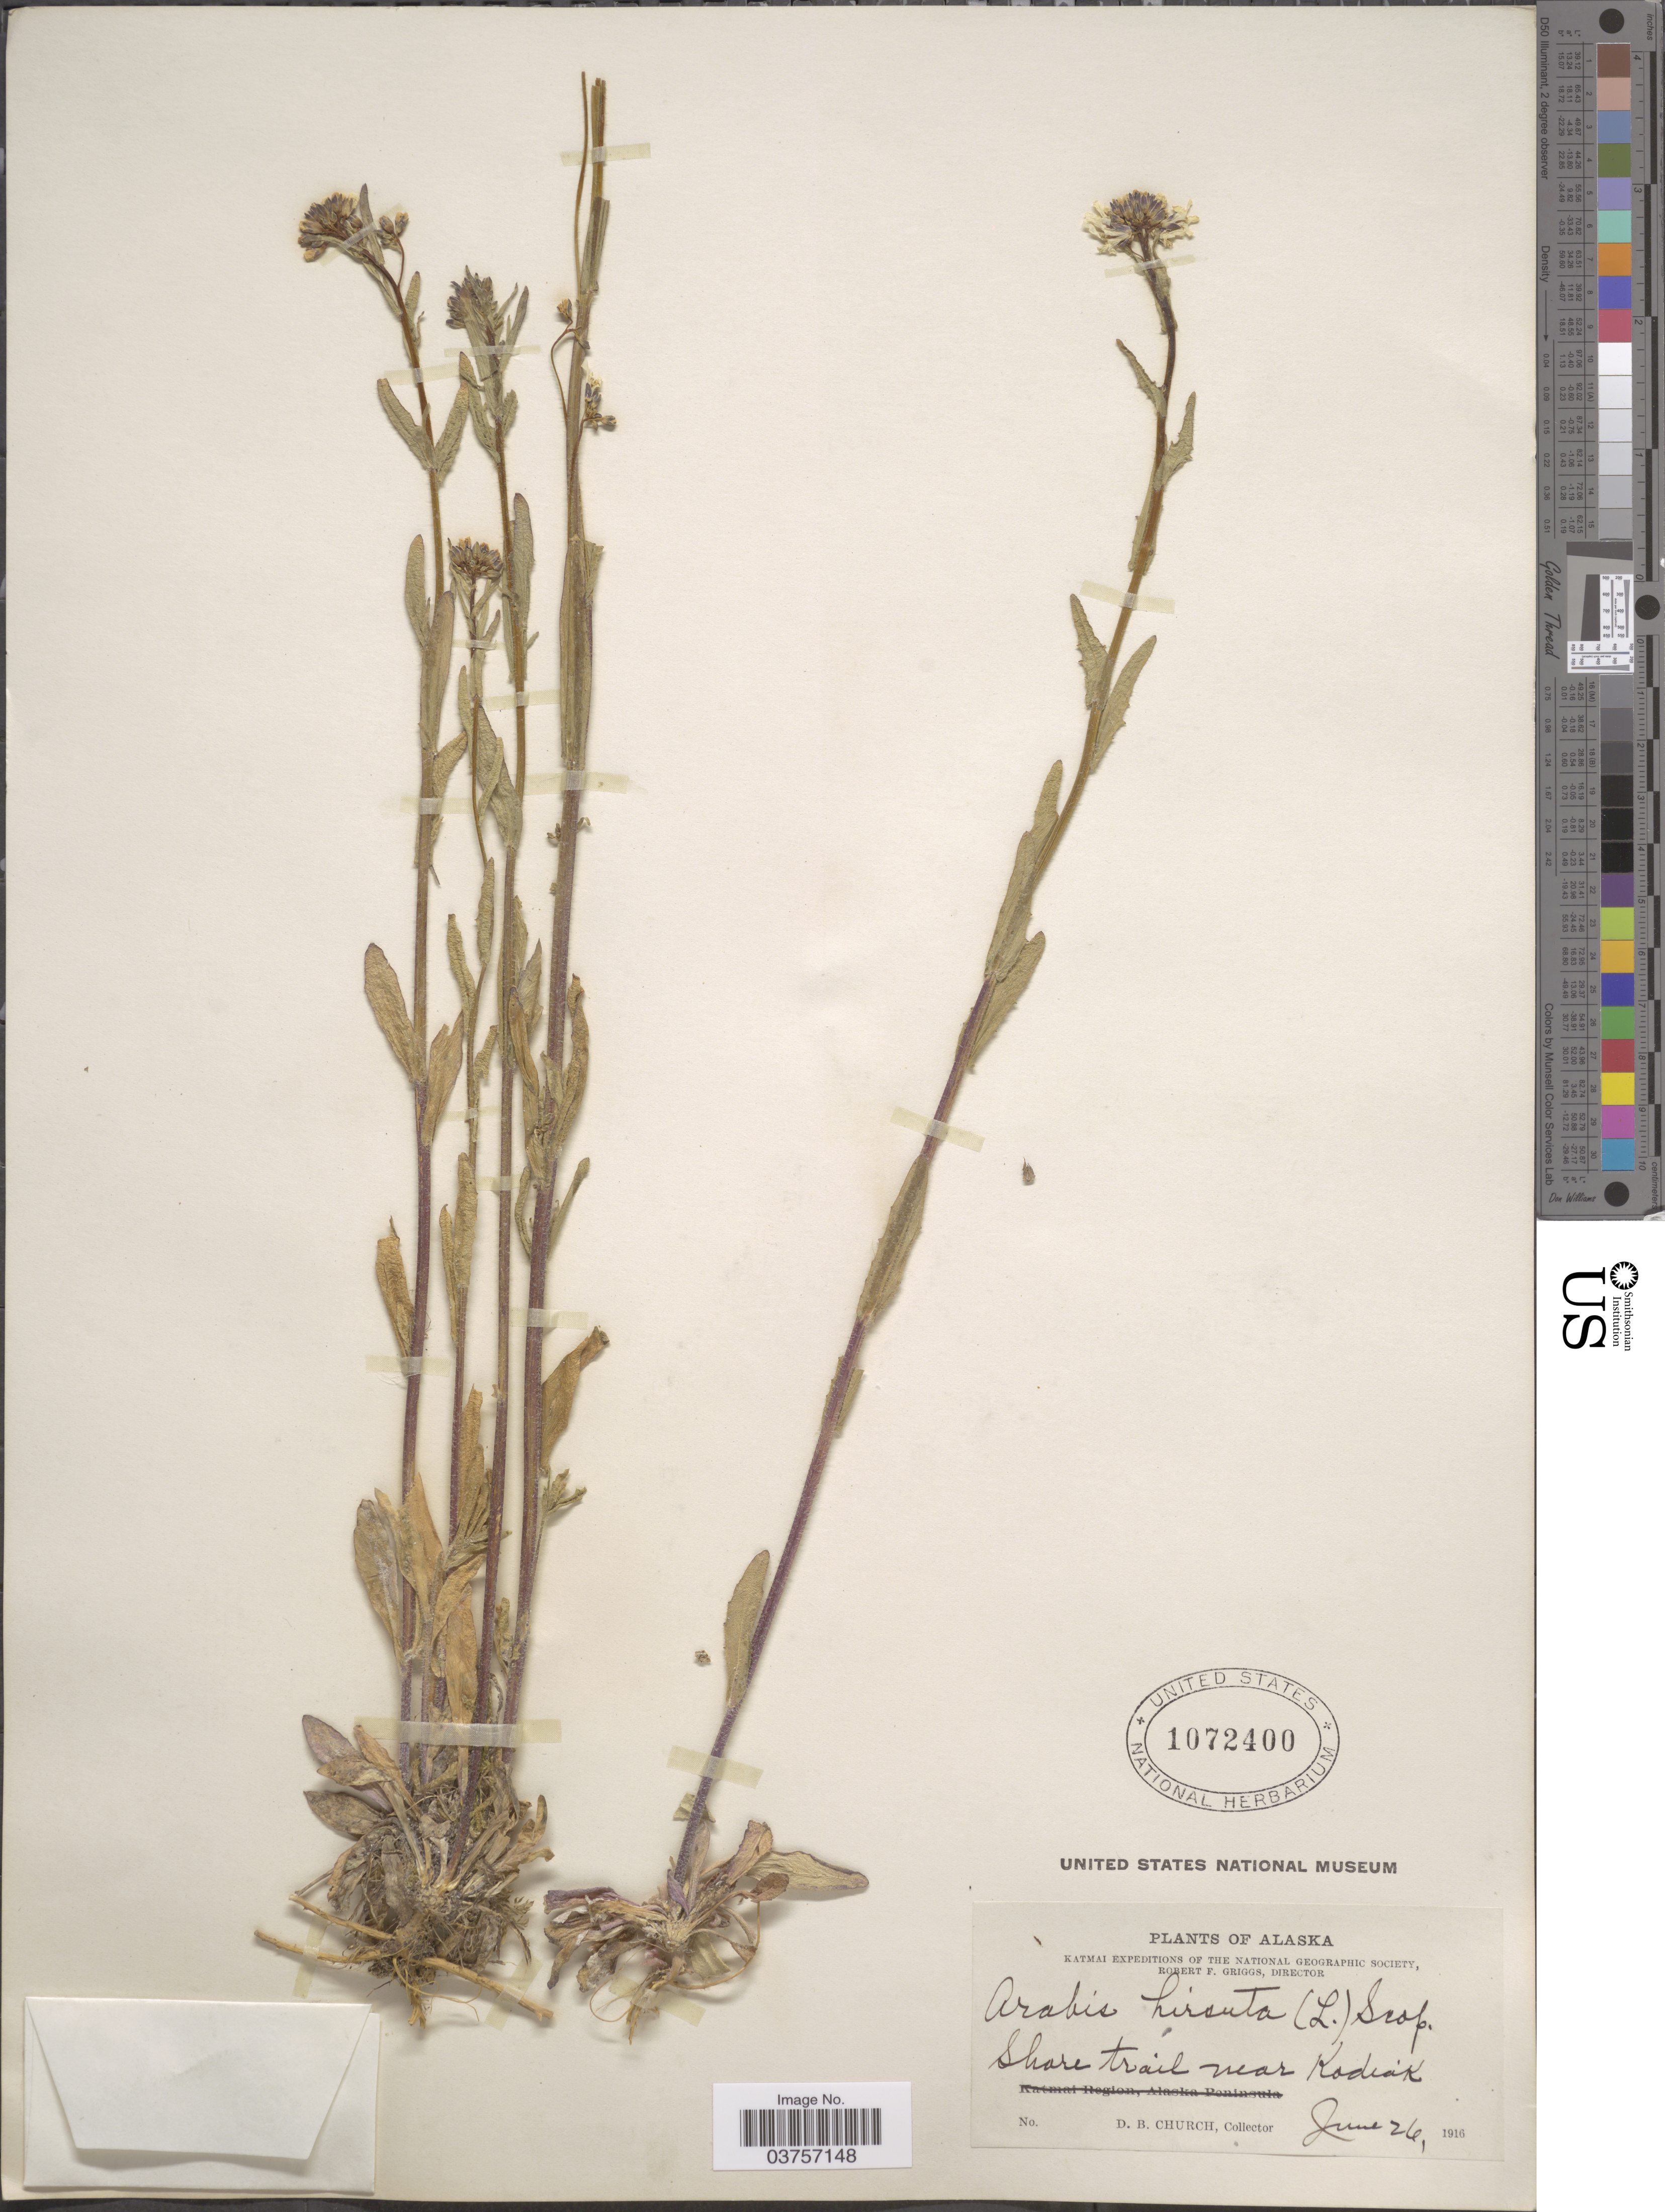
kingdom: Plantae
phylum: Tracheophyta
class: Magnoliopsida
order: Brassicales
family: Brassicaceae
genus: Arabis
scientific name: Arabis hirsuta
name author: (L.) Scop.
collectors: D. Church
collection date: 1916-06-26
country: United States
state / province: Alaska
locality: Shore trail near Kodiak.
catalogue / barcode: US 1072400